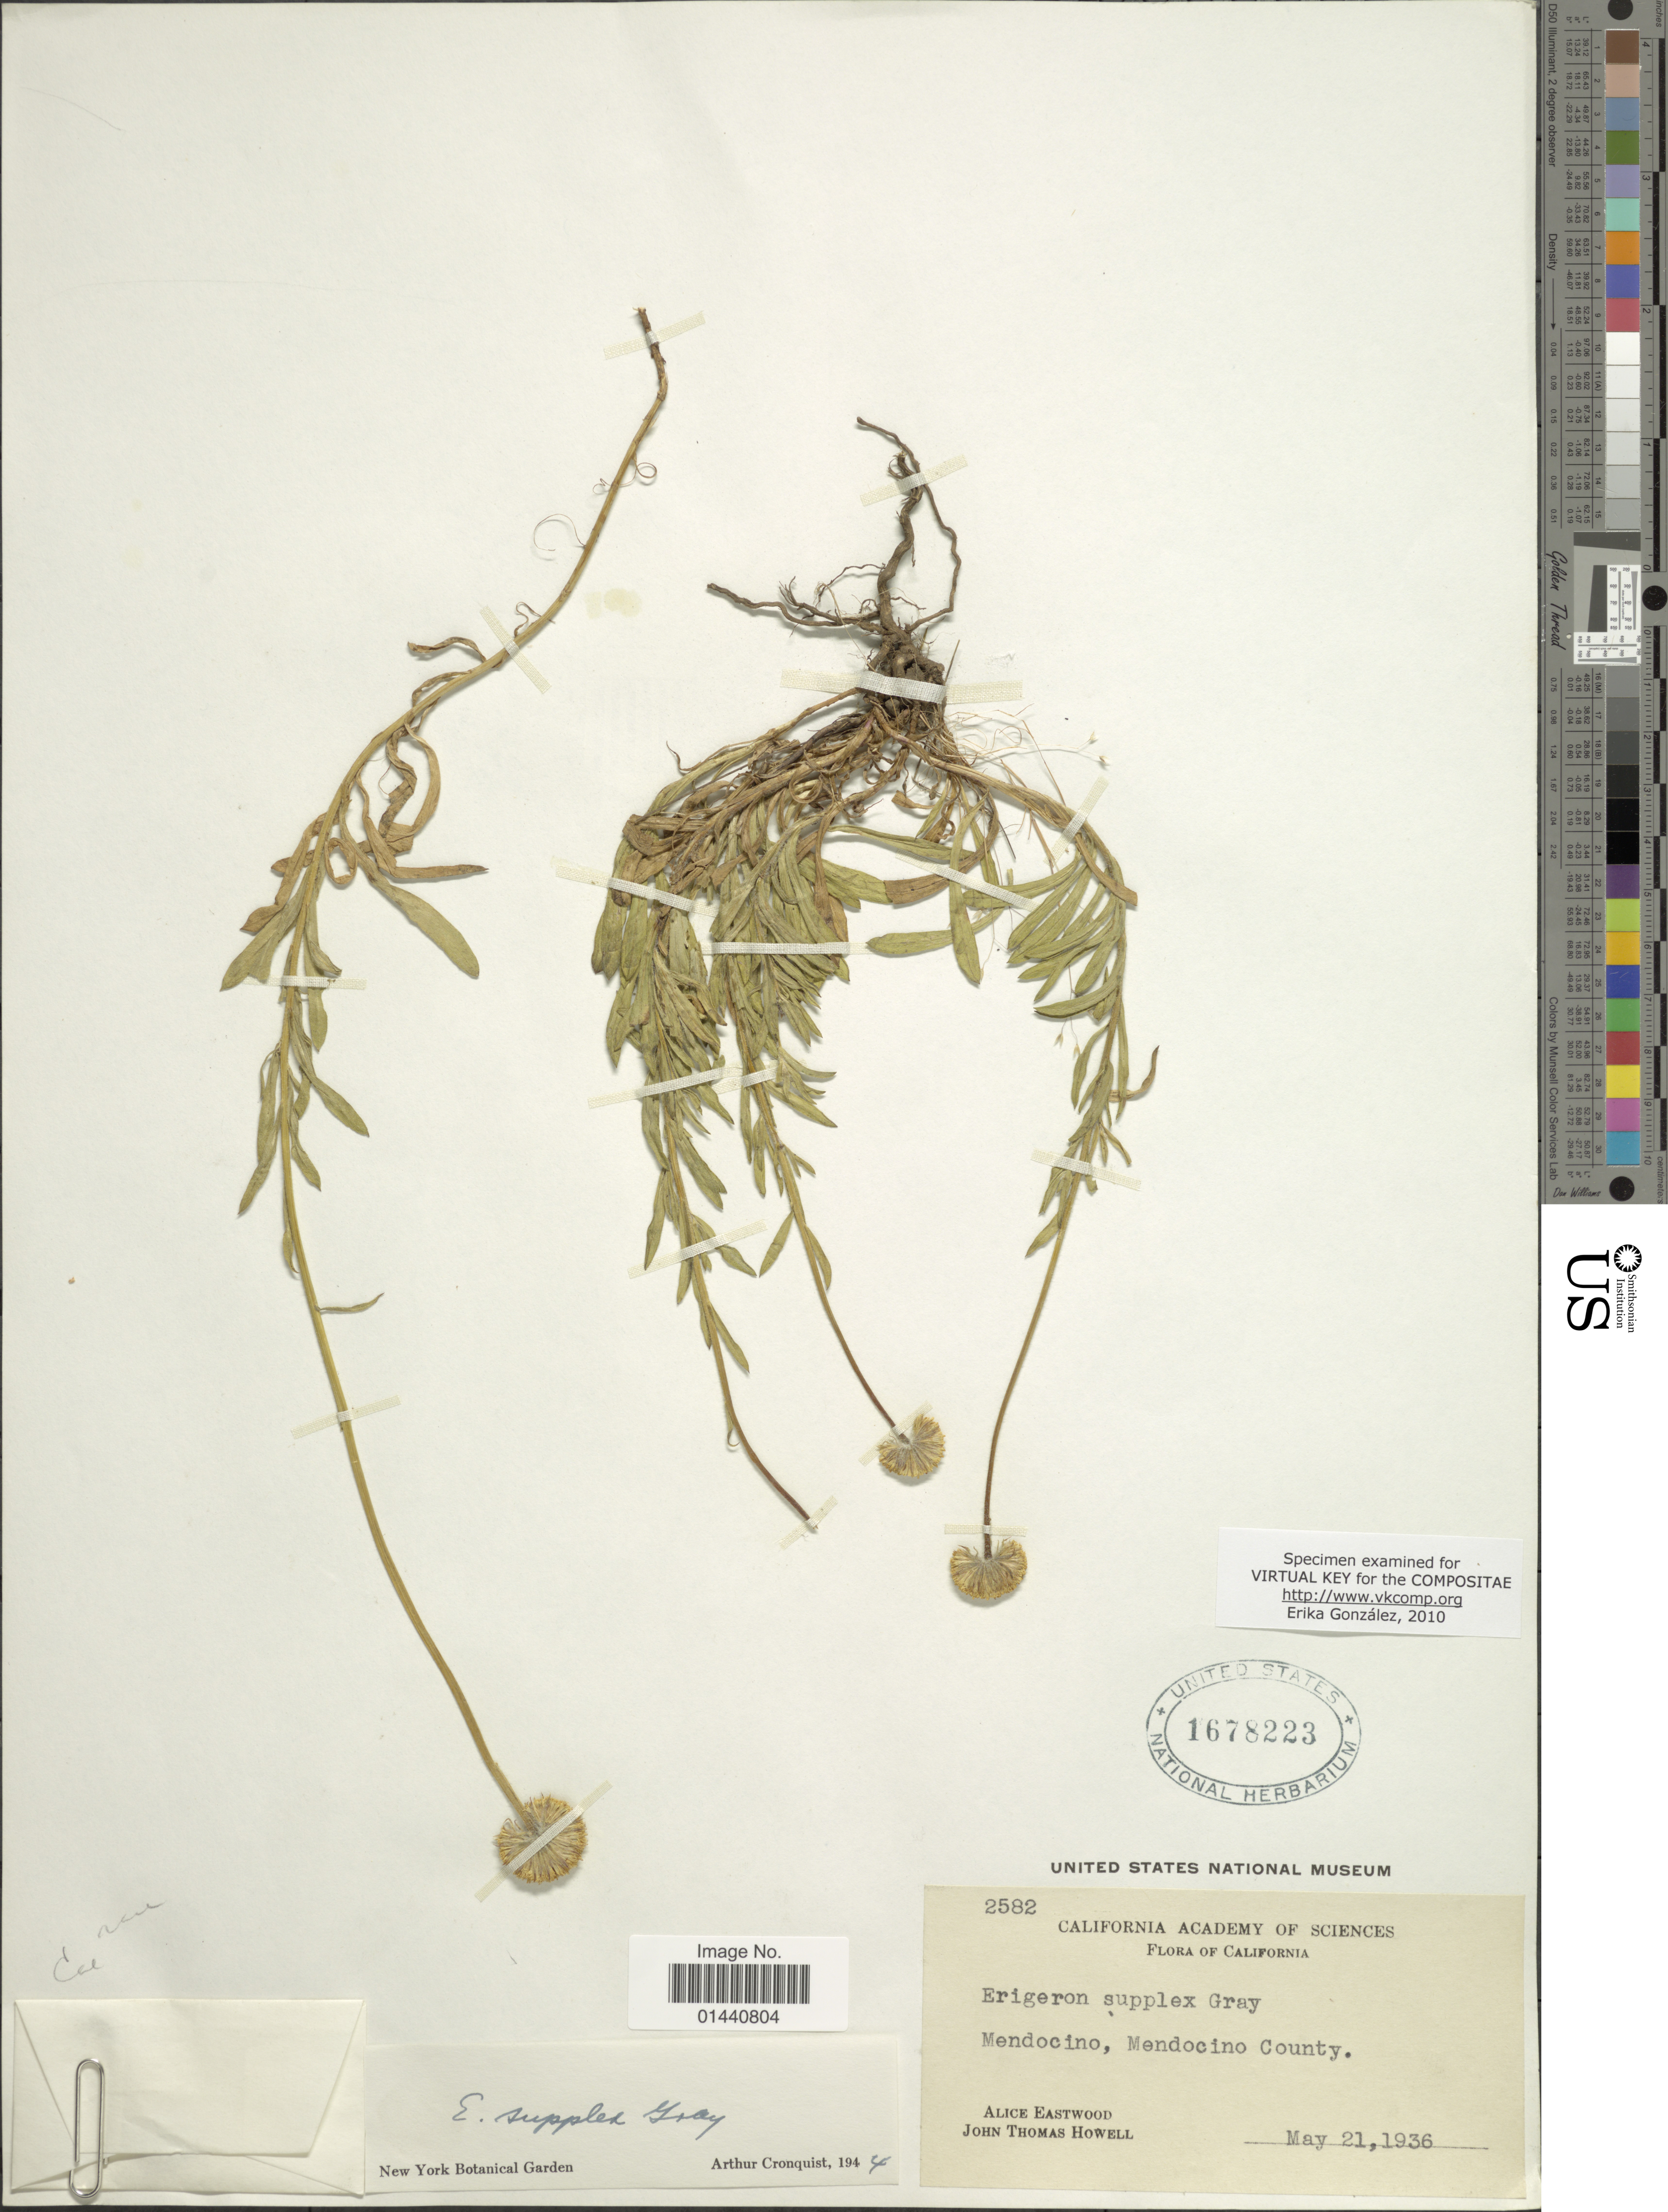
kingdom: Plantae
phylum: Tracheophyta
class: Magnoliopsida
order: Asterales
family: Asteraceae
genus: Erigeron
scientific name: Erigeron supplex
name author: A. Gray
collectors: A. Eastwood & J. T. Howell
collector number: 2582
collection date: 1936-05-21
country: United States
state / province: California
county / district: Mendocino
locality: Mendocino, Mendocino County.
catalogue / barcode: US 1678223